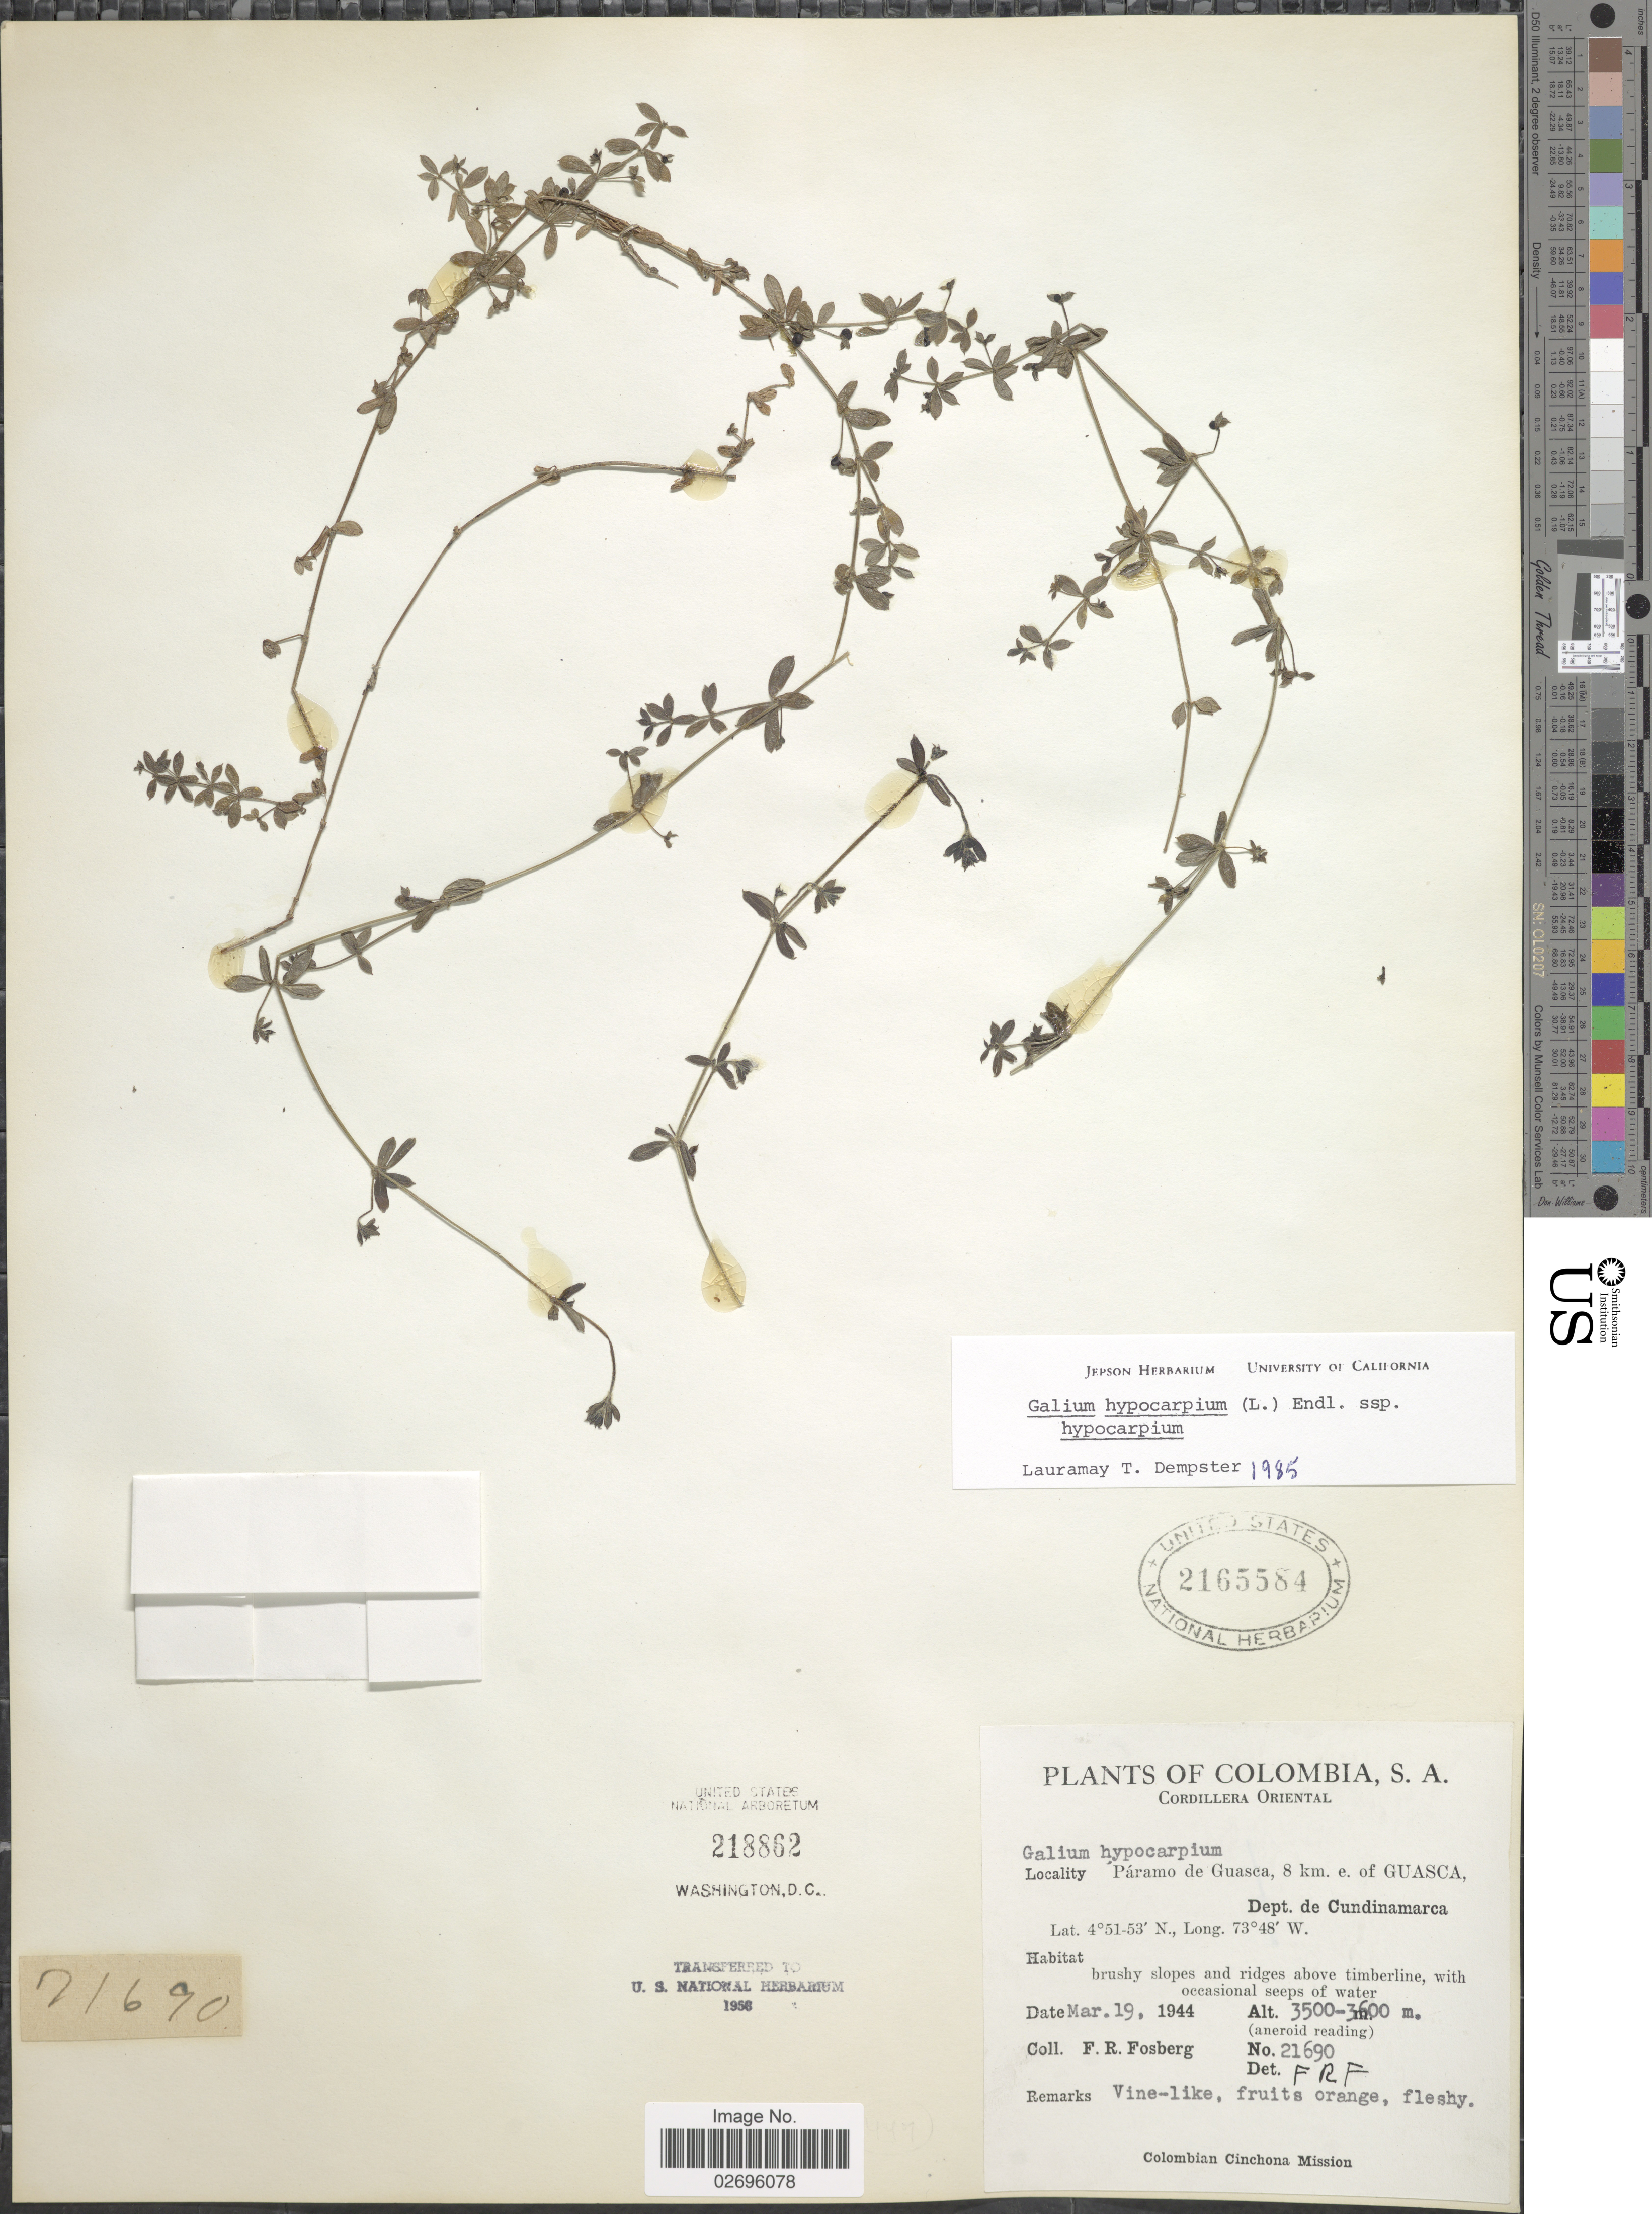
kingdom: Plantae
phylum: Tracheophyta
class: Magnoliopsida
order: Gentianales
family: Rubiaceae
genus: Galium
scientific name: Galium hypocarpium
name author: (L.) Endl. ex Griseb.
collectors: F. R. Fosberg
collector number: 21690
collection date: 1944-03-19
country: Colombia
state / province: Cundinamarca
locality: Cordillera Oriental. Páramo de Guasca, 8 km. e. of Guasca, Dept. de Cundinamarca.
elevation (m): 3500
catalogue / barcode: US 2165584